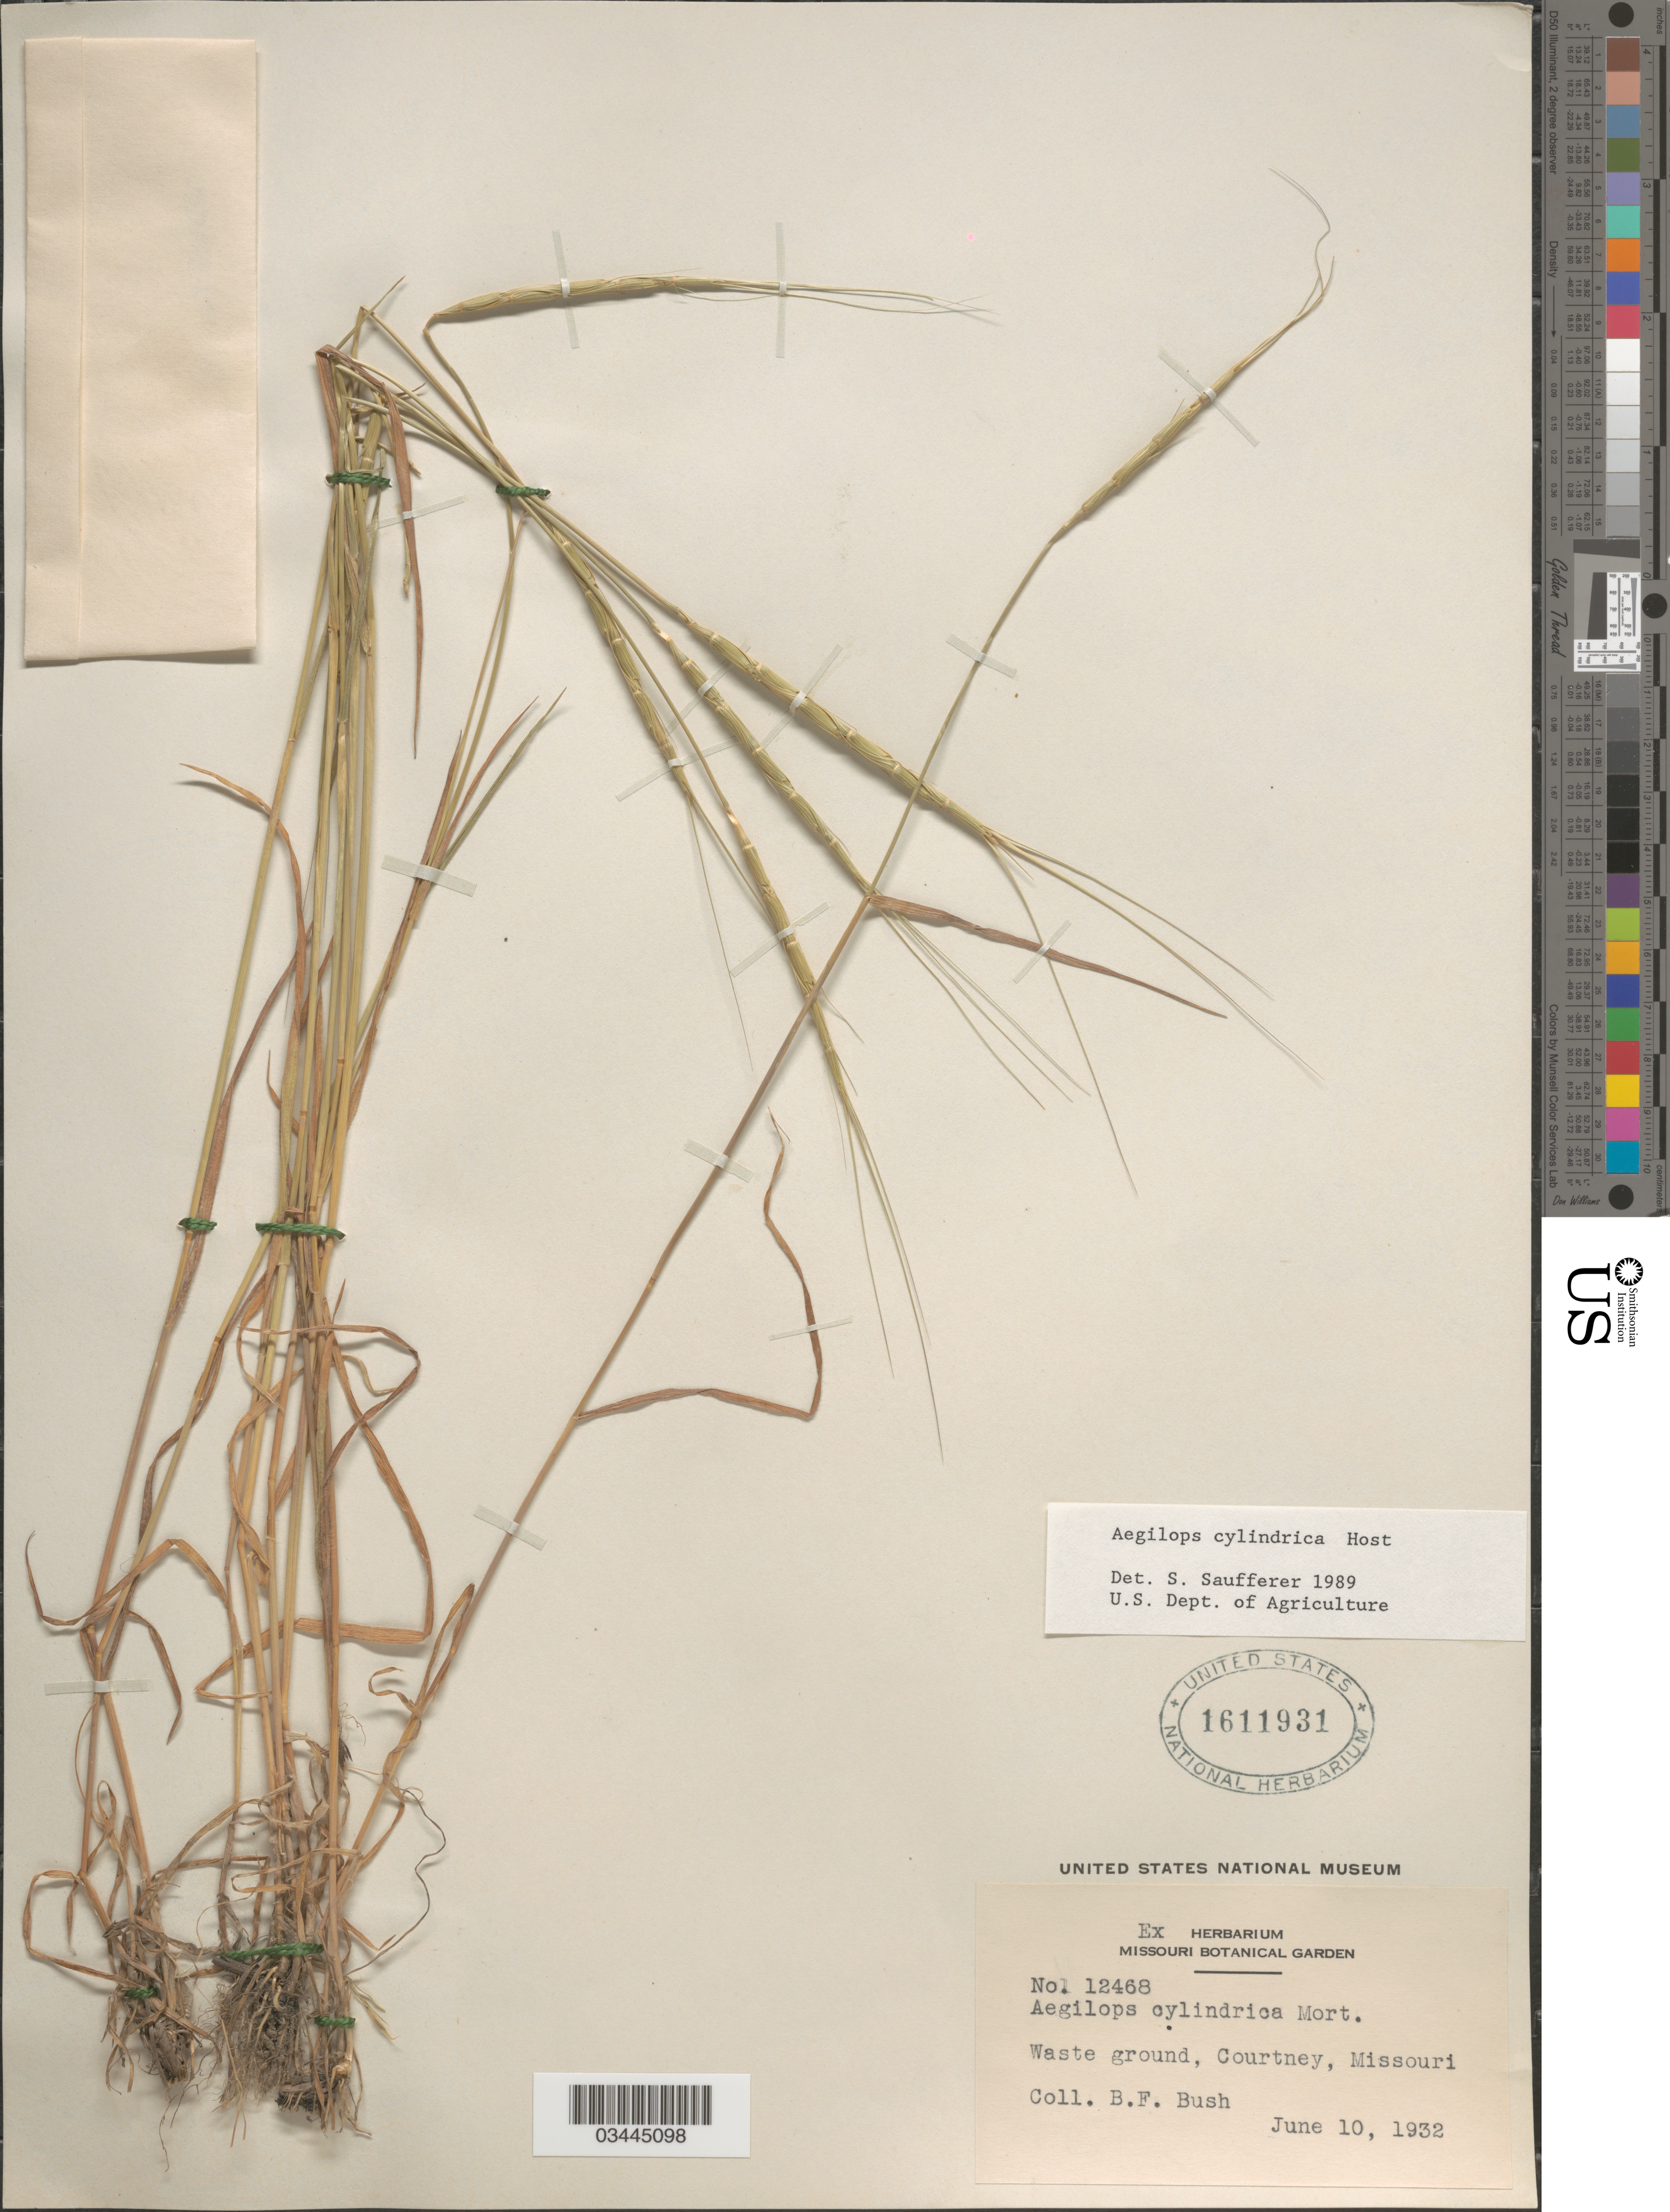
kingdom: Plantae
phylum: Tracheophyta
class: Liliopsida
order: Poales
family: Poaceae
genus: Aegilops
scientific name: Aegilops cylindrica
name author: Host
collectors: B. F. Bush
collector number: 12468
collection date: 1932-06-10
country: United States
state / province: Missouri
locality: Waste ground, Courtney.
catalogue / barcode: US 1611931